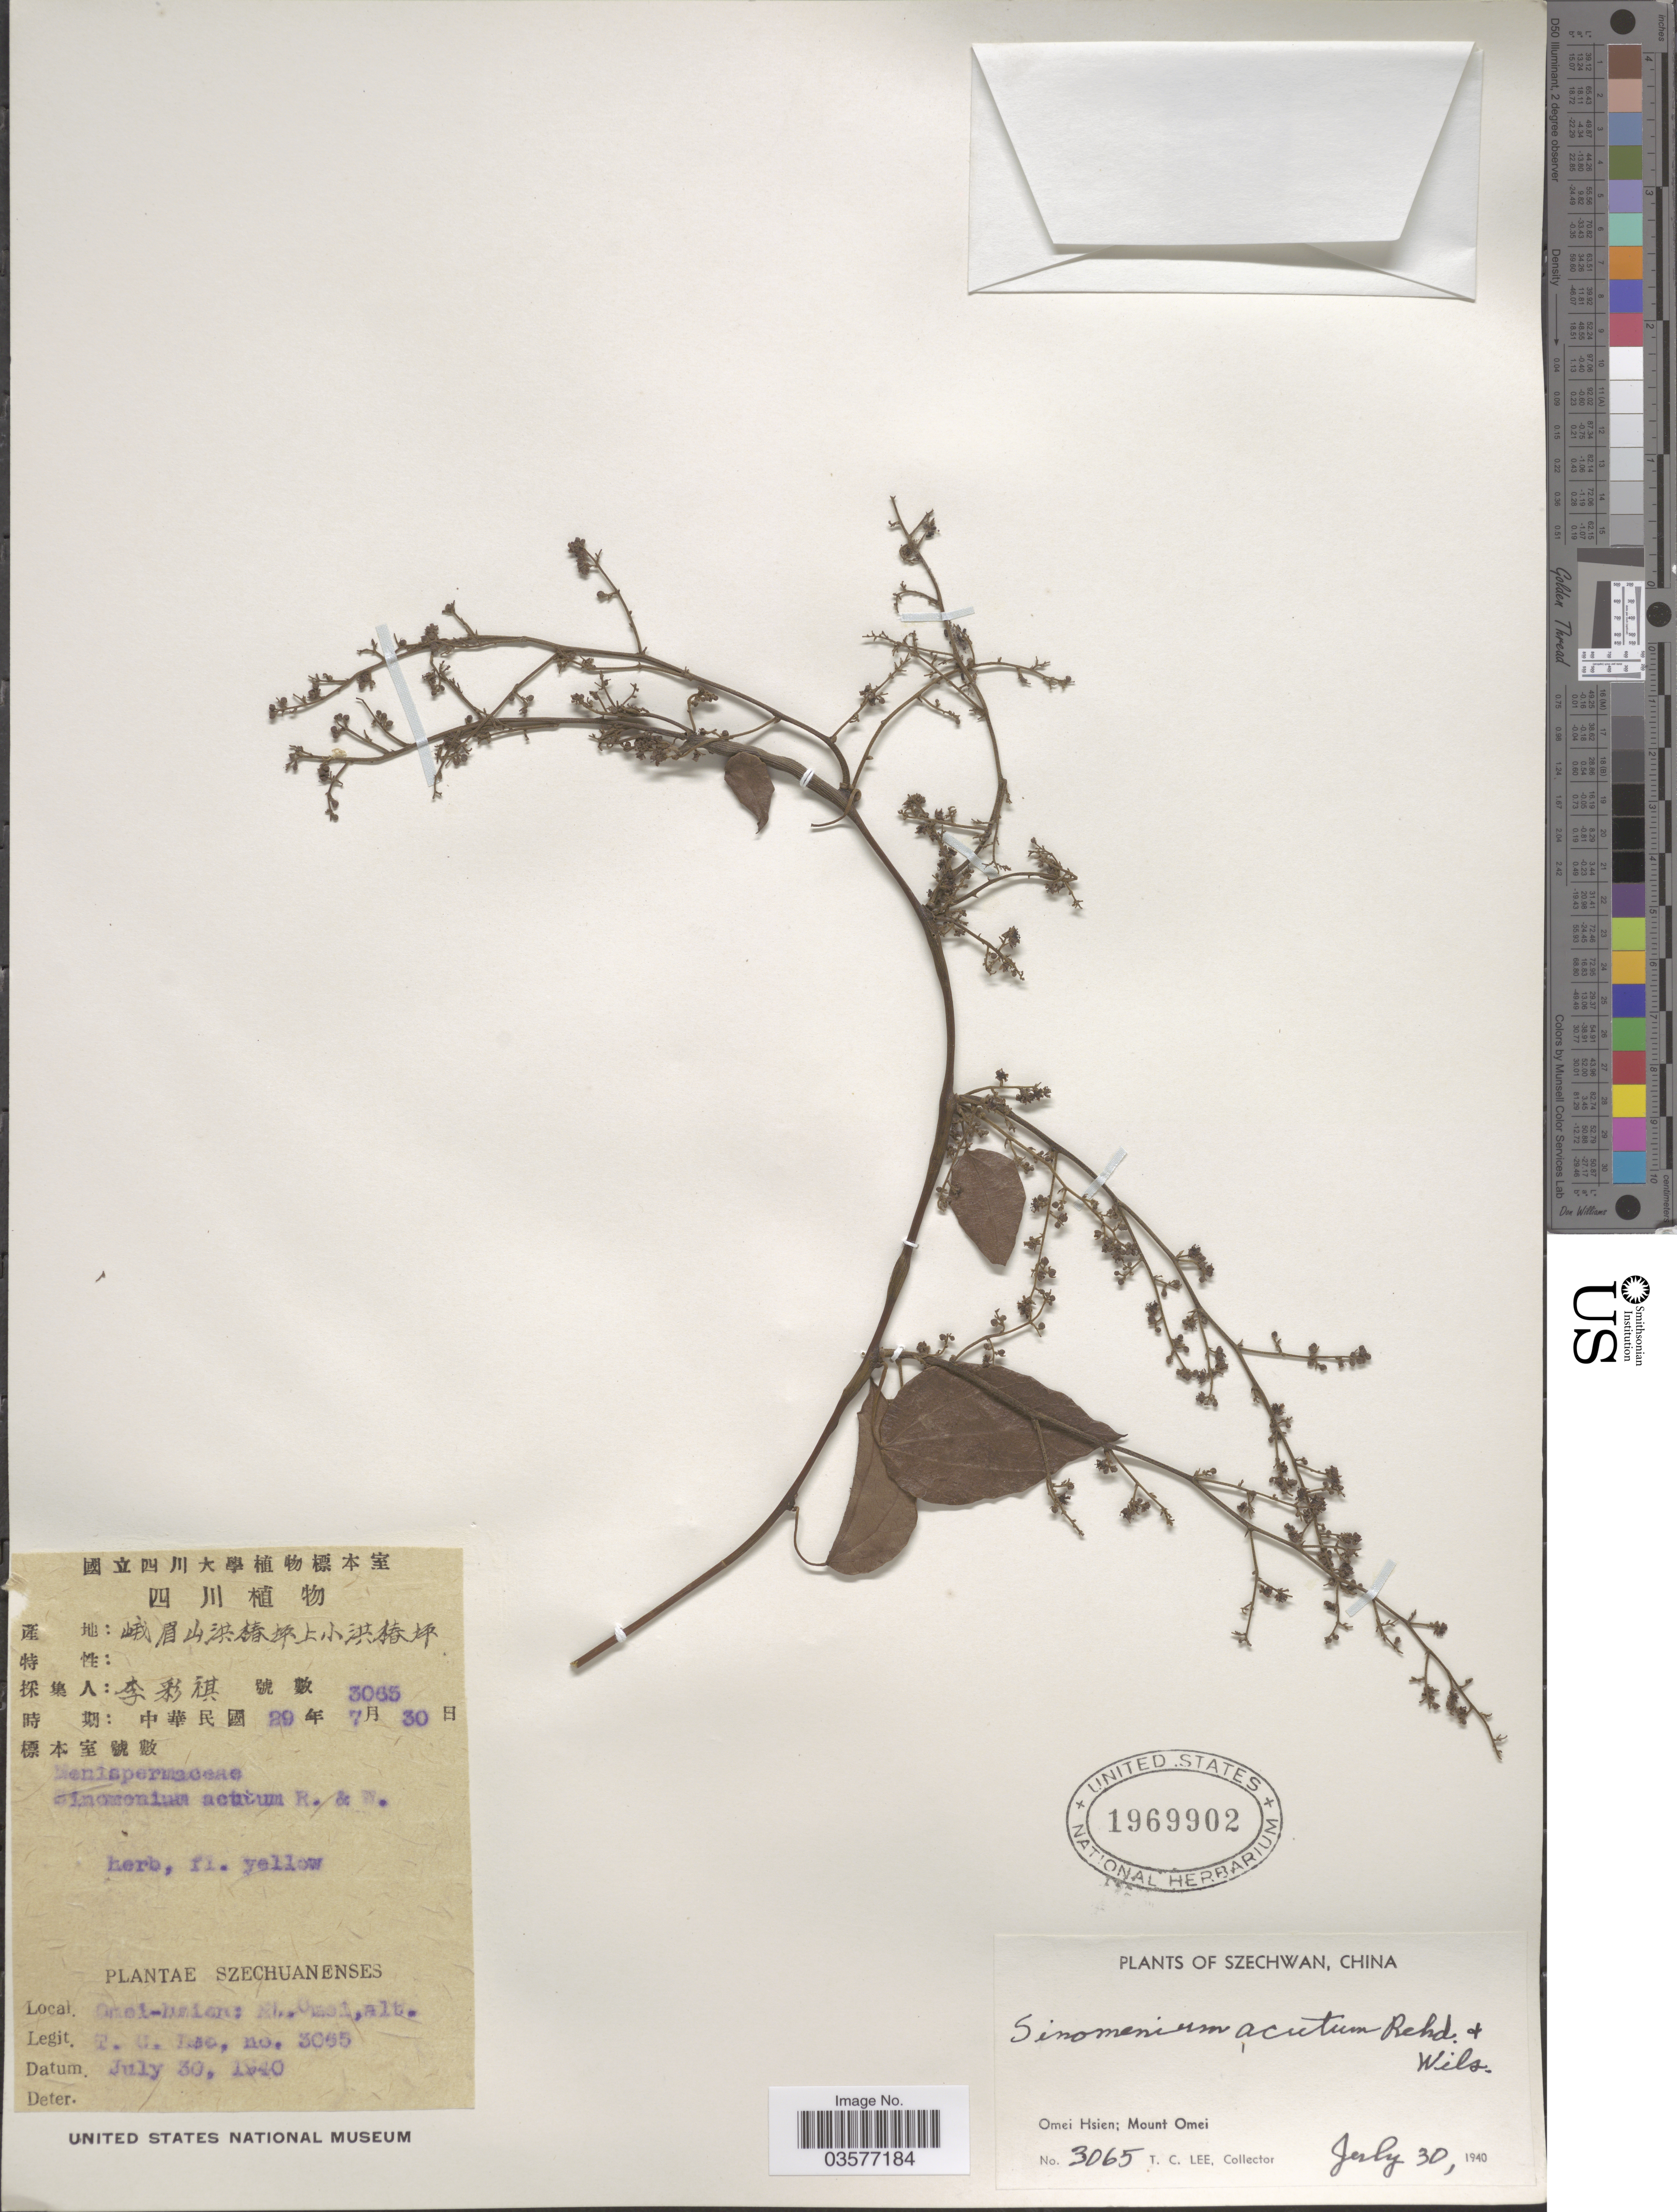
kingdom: Plantae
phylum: Tracheophyta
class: Magnoliopsida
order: Ranunculales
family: Menispermaceae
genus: Sinomenium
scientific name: Sinomenium acutum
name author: (Thunb.) Rehder & E.H. Wilson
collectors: T. Lee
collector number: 3065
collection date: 1940-07-30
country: China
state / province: Sichuan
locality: Szechwan. Omei Hsien: Mount Omei.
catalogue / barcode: US 1969902